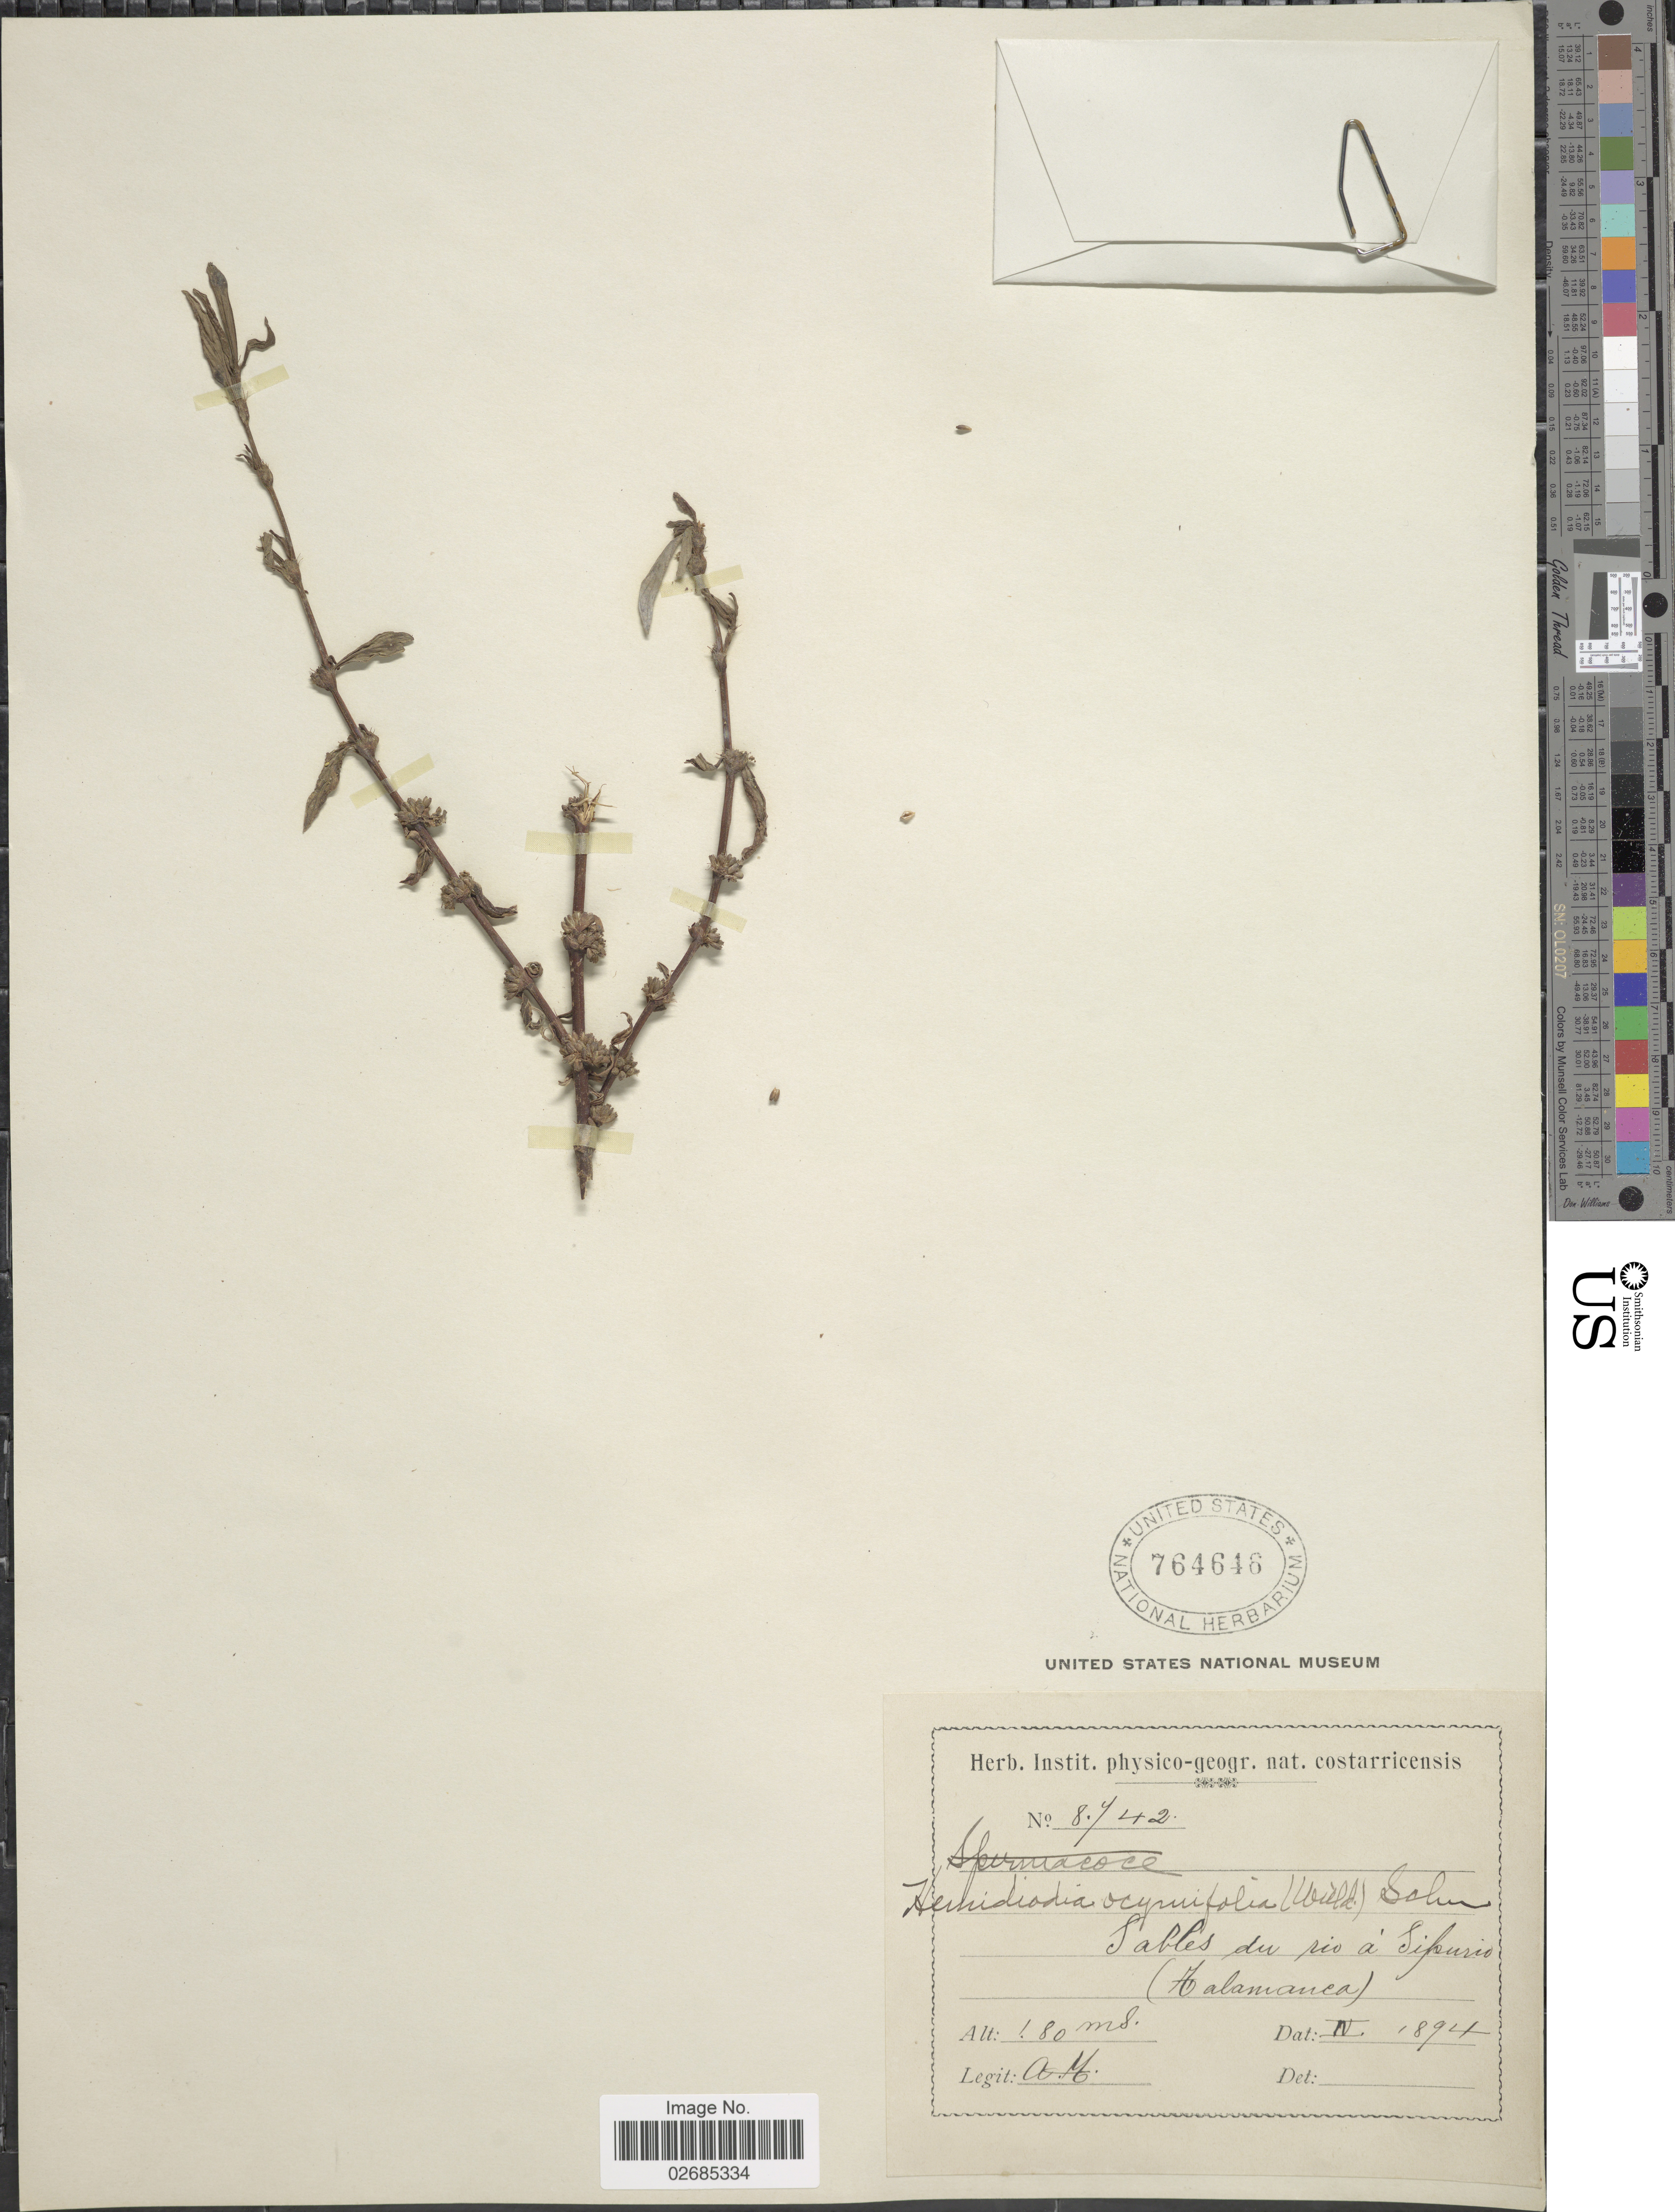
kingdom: Plantae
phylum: Tracheophyta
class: Magnoliopsida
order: Gentianales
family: Rubiaceae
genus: Hemidiodia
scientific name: Hemidiodia ocimifolia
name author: (Willd.) K. Schum.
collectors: A. T.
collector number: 8742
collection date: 1894-04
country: Costa Rica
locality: Sables du rio a Sipurio (Talamanca)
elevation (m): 180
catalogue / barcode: US 764646